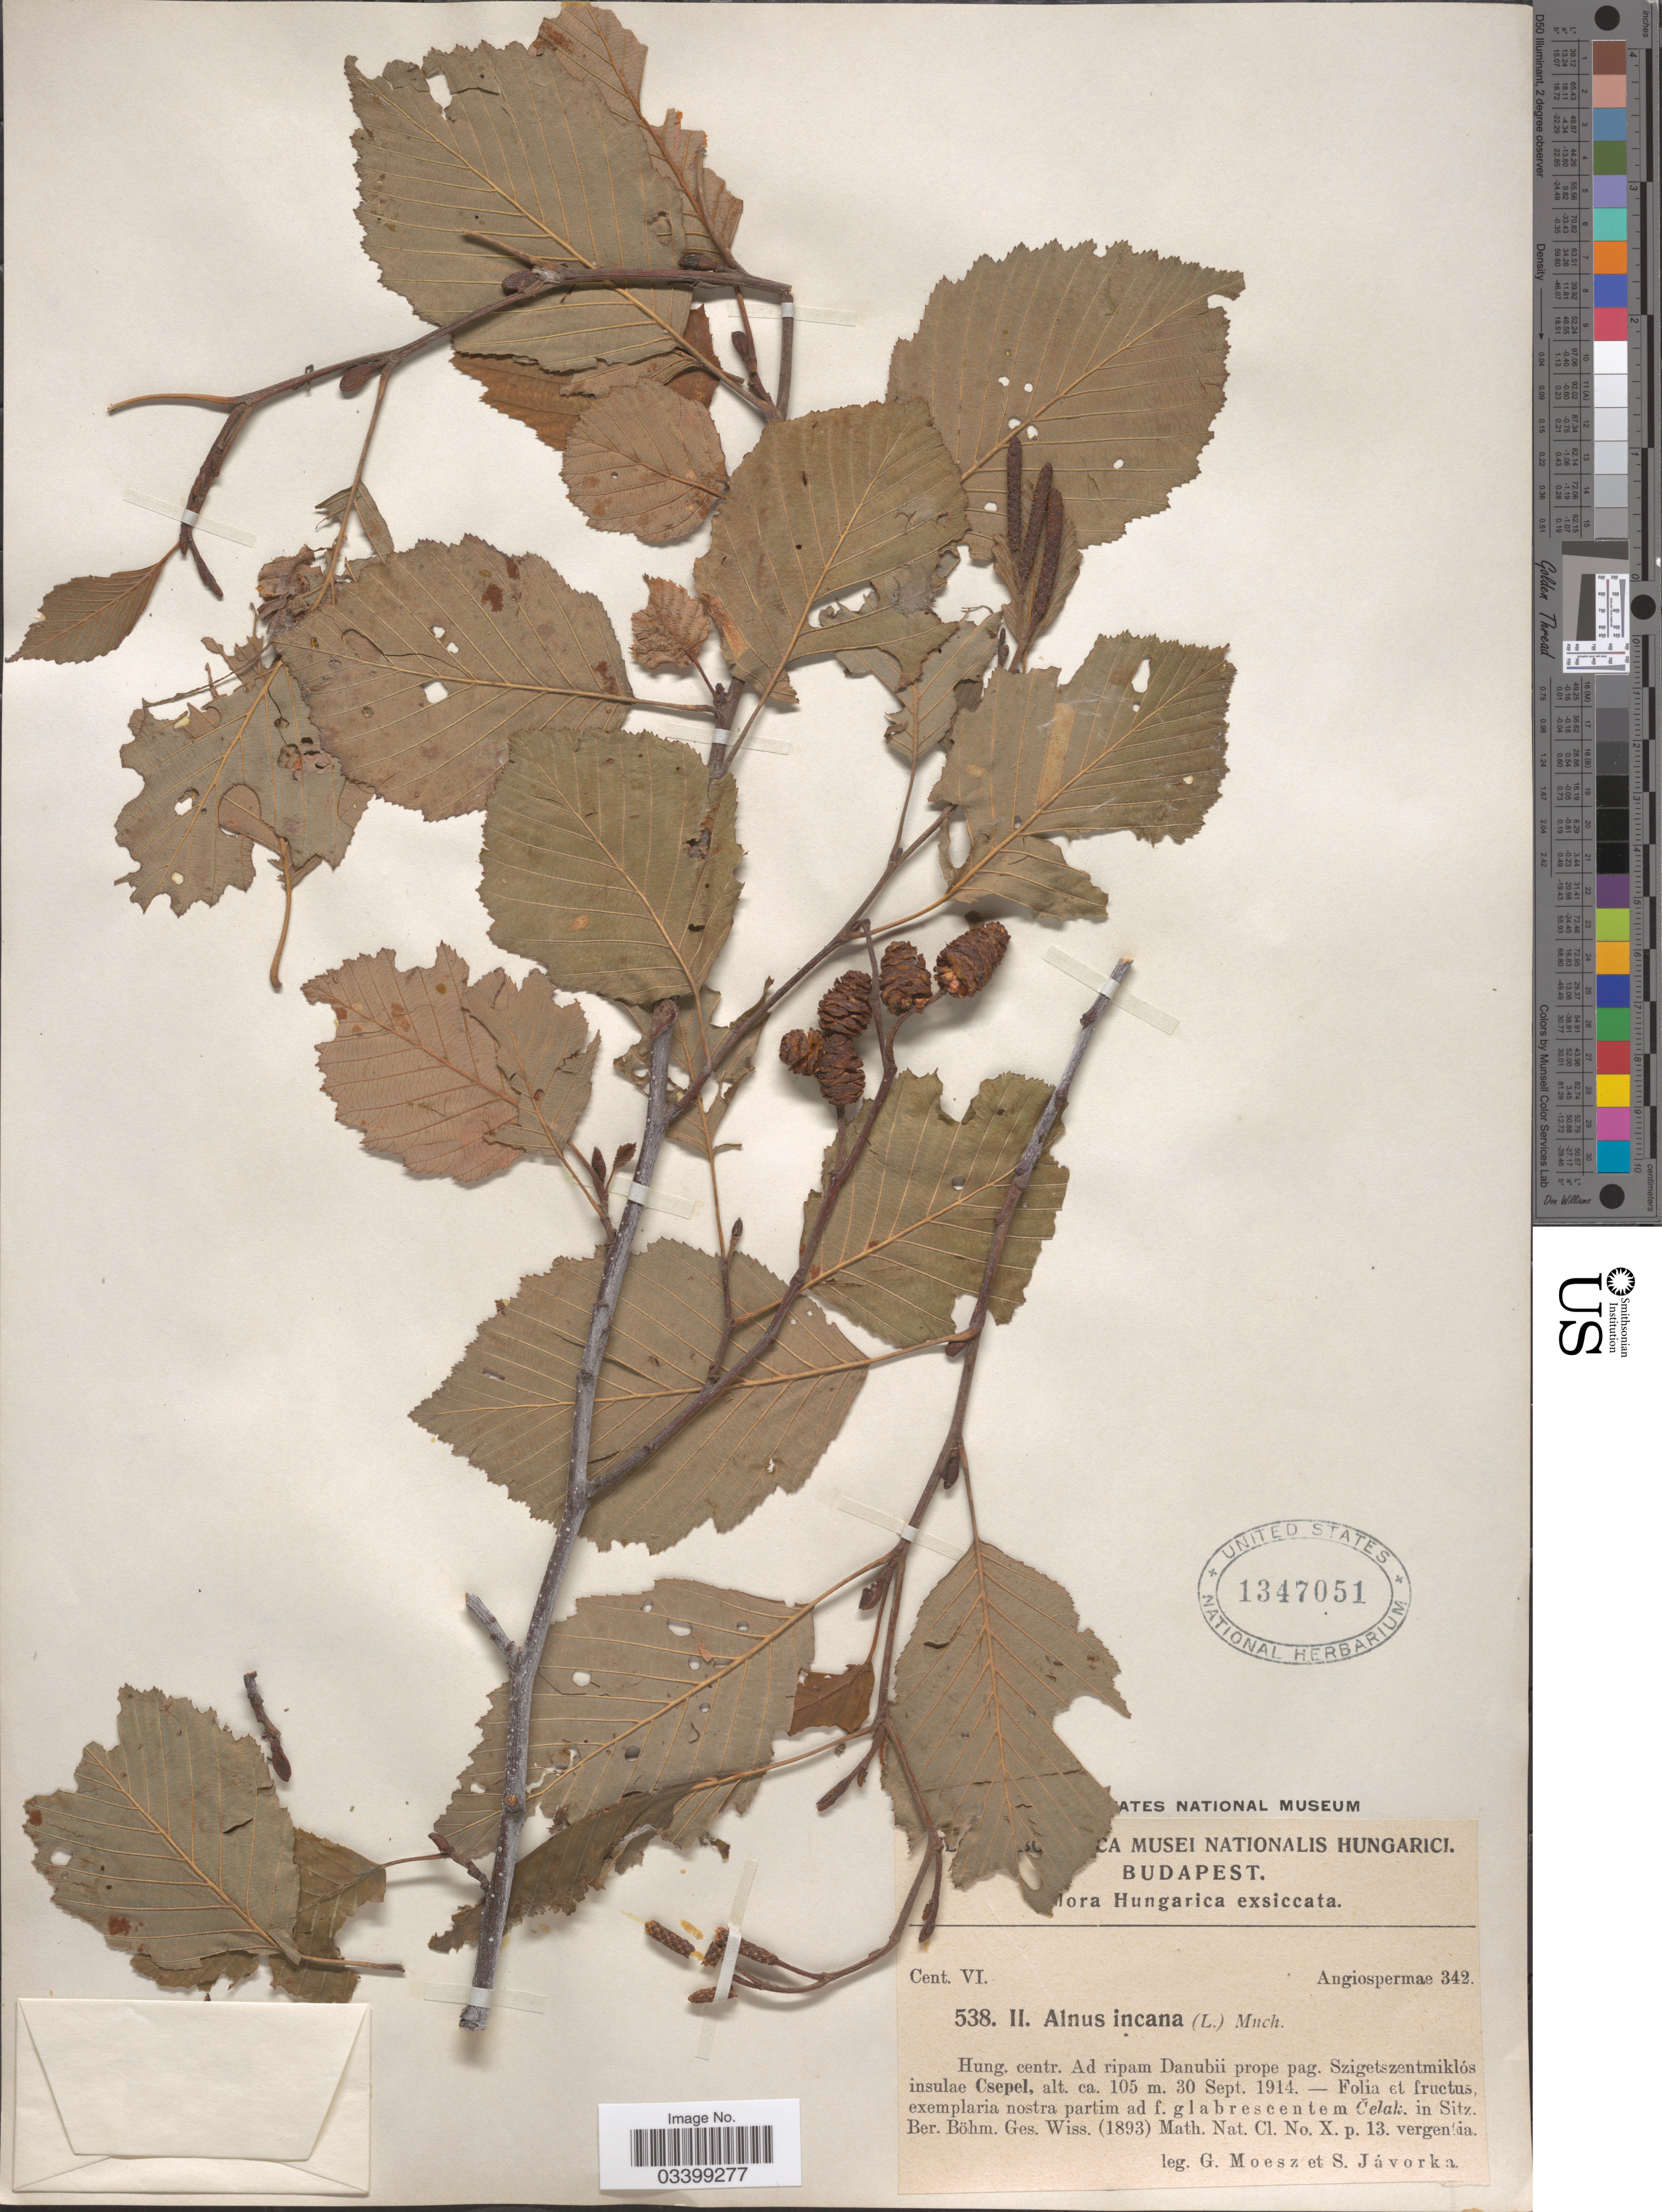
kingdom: Plantae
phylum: Tracheophyta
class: Magnoliopsida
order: Fagales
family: Betulaceae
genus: Alnus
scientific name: Alnus incana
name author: (L.) Moench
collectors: G. Moesz & S. Javorka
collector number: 538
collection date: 1914-09-30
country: Hungary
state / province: Budapest, Capital District of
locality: Hung. centr. Ad ripam Danubii prope pag. Szigetszentmiklós insulae Csepel.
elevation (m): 105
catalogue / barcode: US 1347051